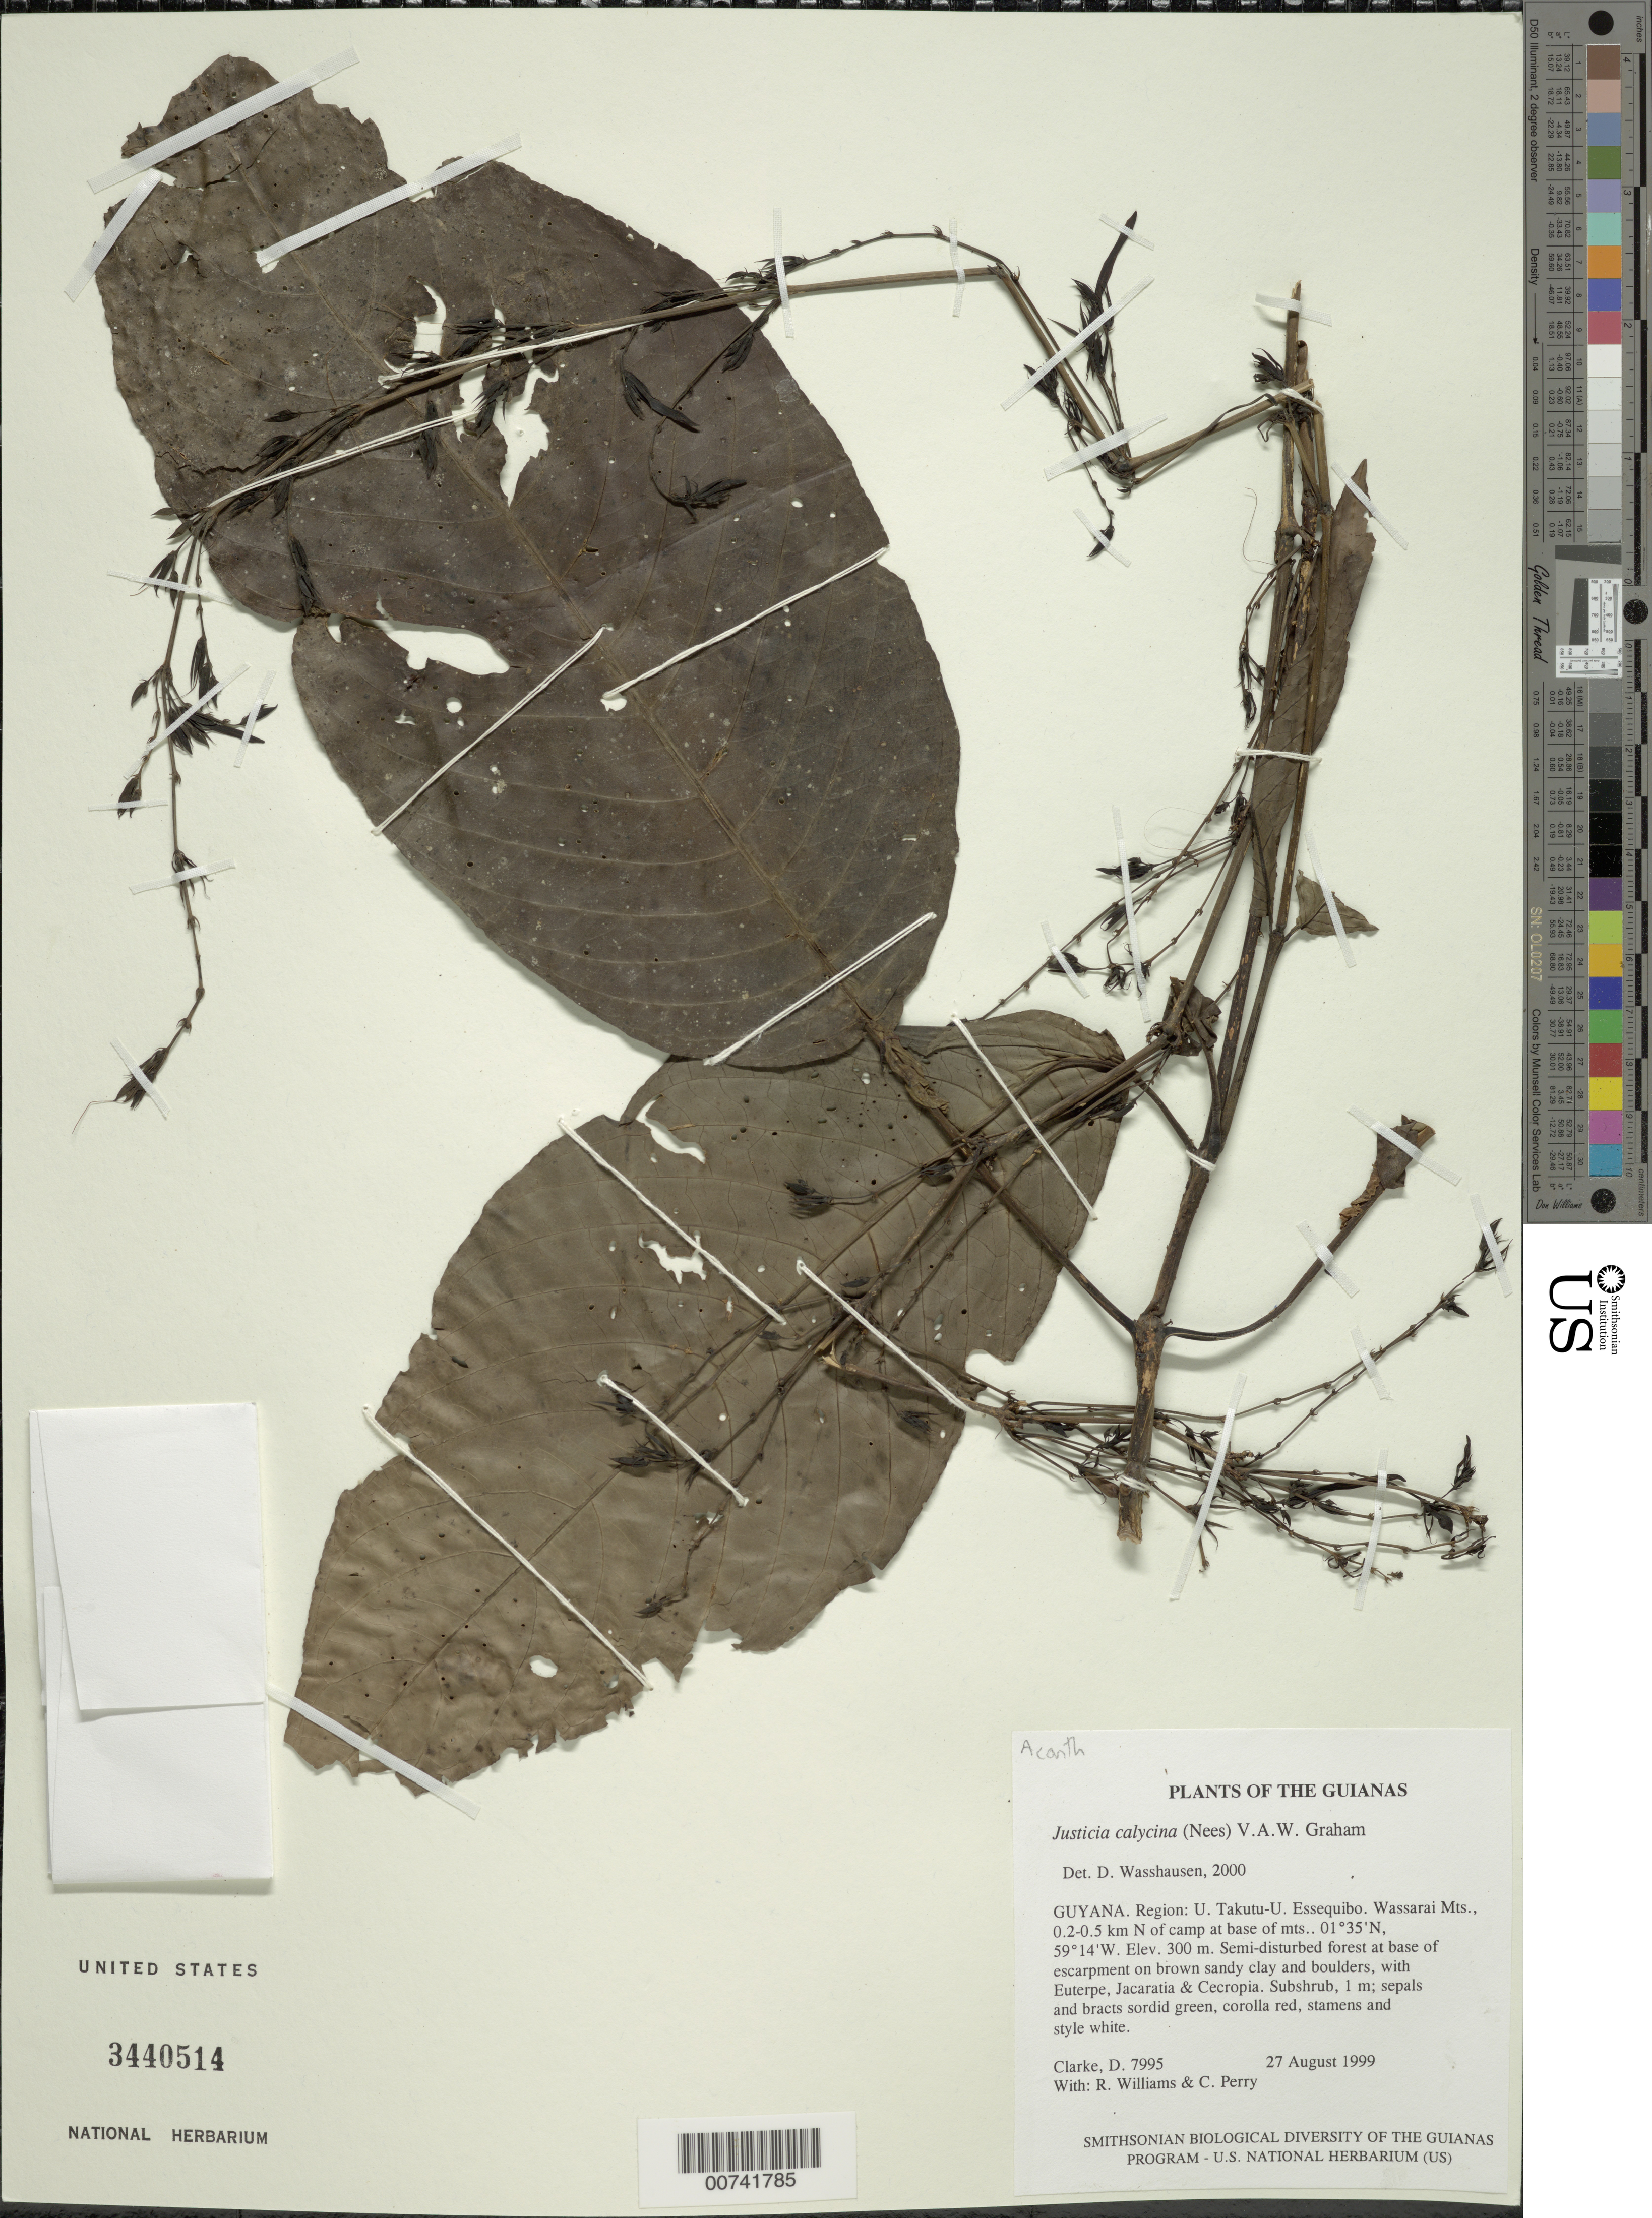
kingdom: Plantae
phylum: Tracheophyta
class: Magnoliopsida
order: Lamiales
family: Acanthaceae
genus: Justicia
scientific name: Justicia calycina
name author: (Nees) V.A.W. Graham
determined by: Wasshausen, Dieter C., (BOT), Smithsonian Institution - National Museum of Natural History (UNITED STATES)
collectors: H. D. Clarke, R. Williams & C. Perry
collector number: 7995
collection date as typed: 27 August 1999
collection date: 1999-08-27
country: Guyana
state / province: U. Takutu-U. Essequibo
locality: Wassarai Mts., 0.2-0.5 km N of camp at base of mts.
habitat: Semi-disturbed forest at base of escarpment on brown sandy clay and boulders, with Euterpe, Jacaratia & Cecropia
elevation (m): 300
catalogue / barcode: US 3440514